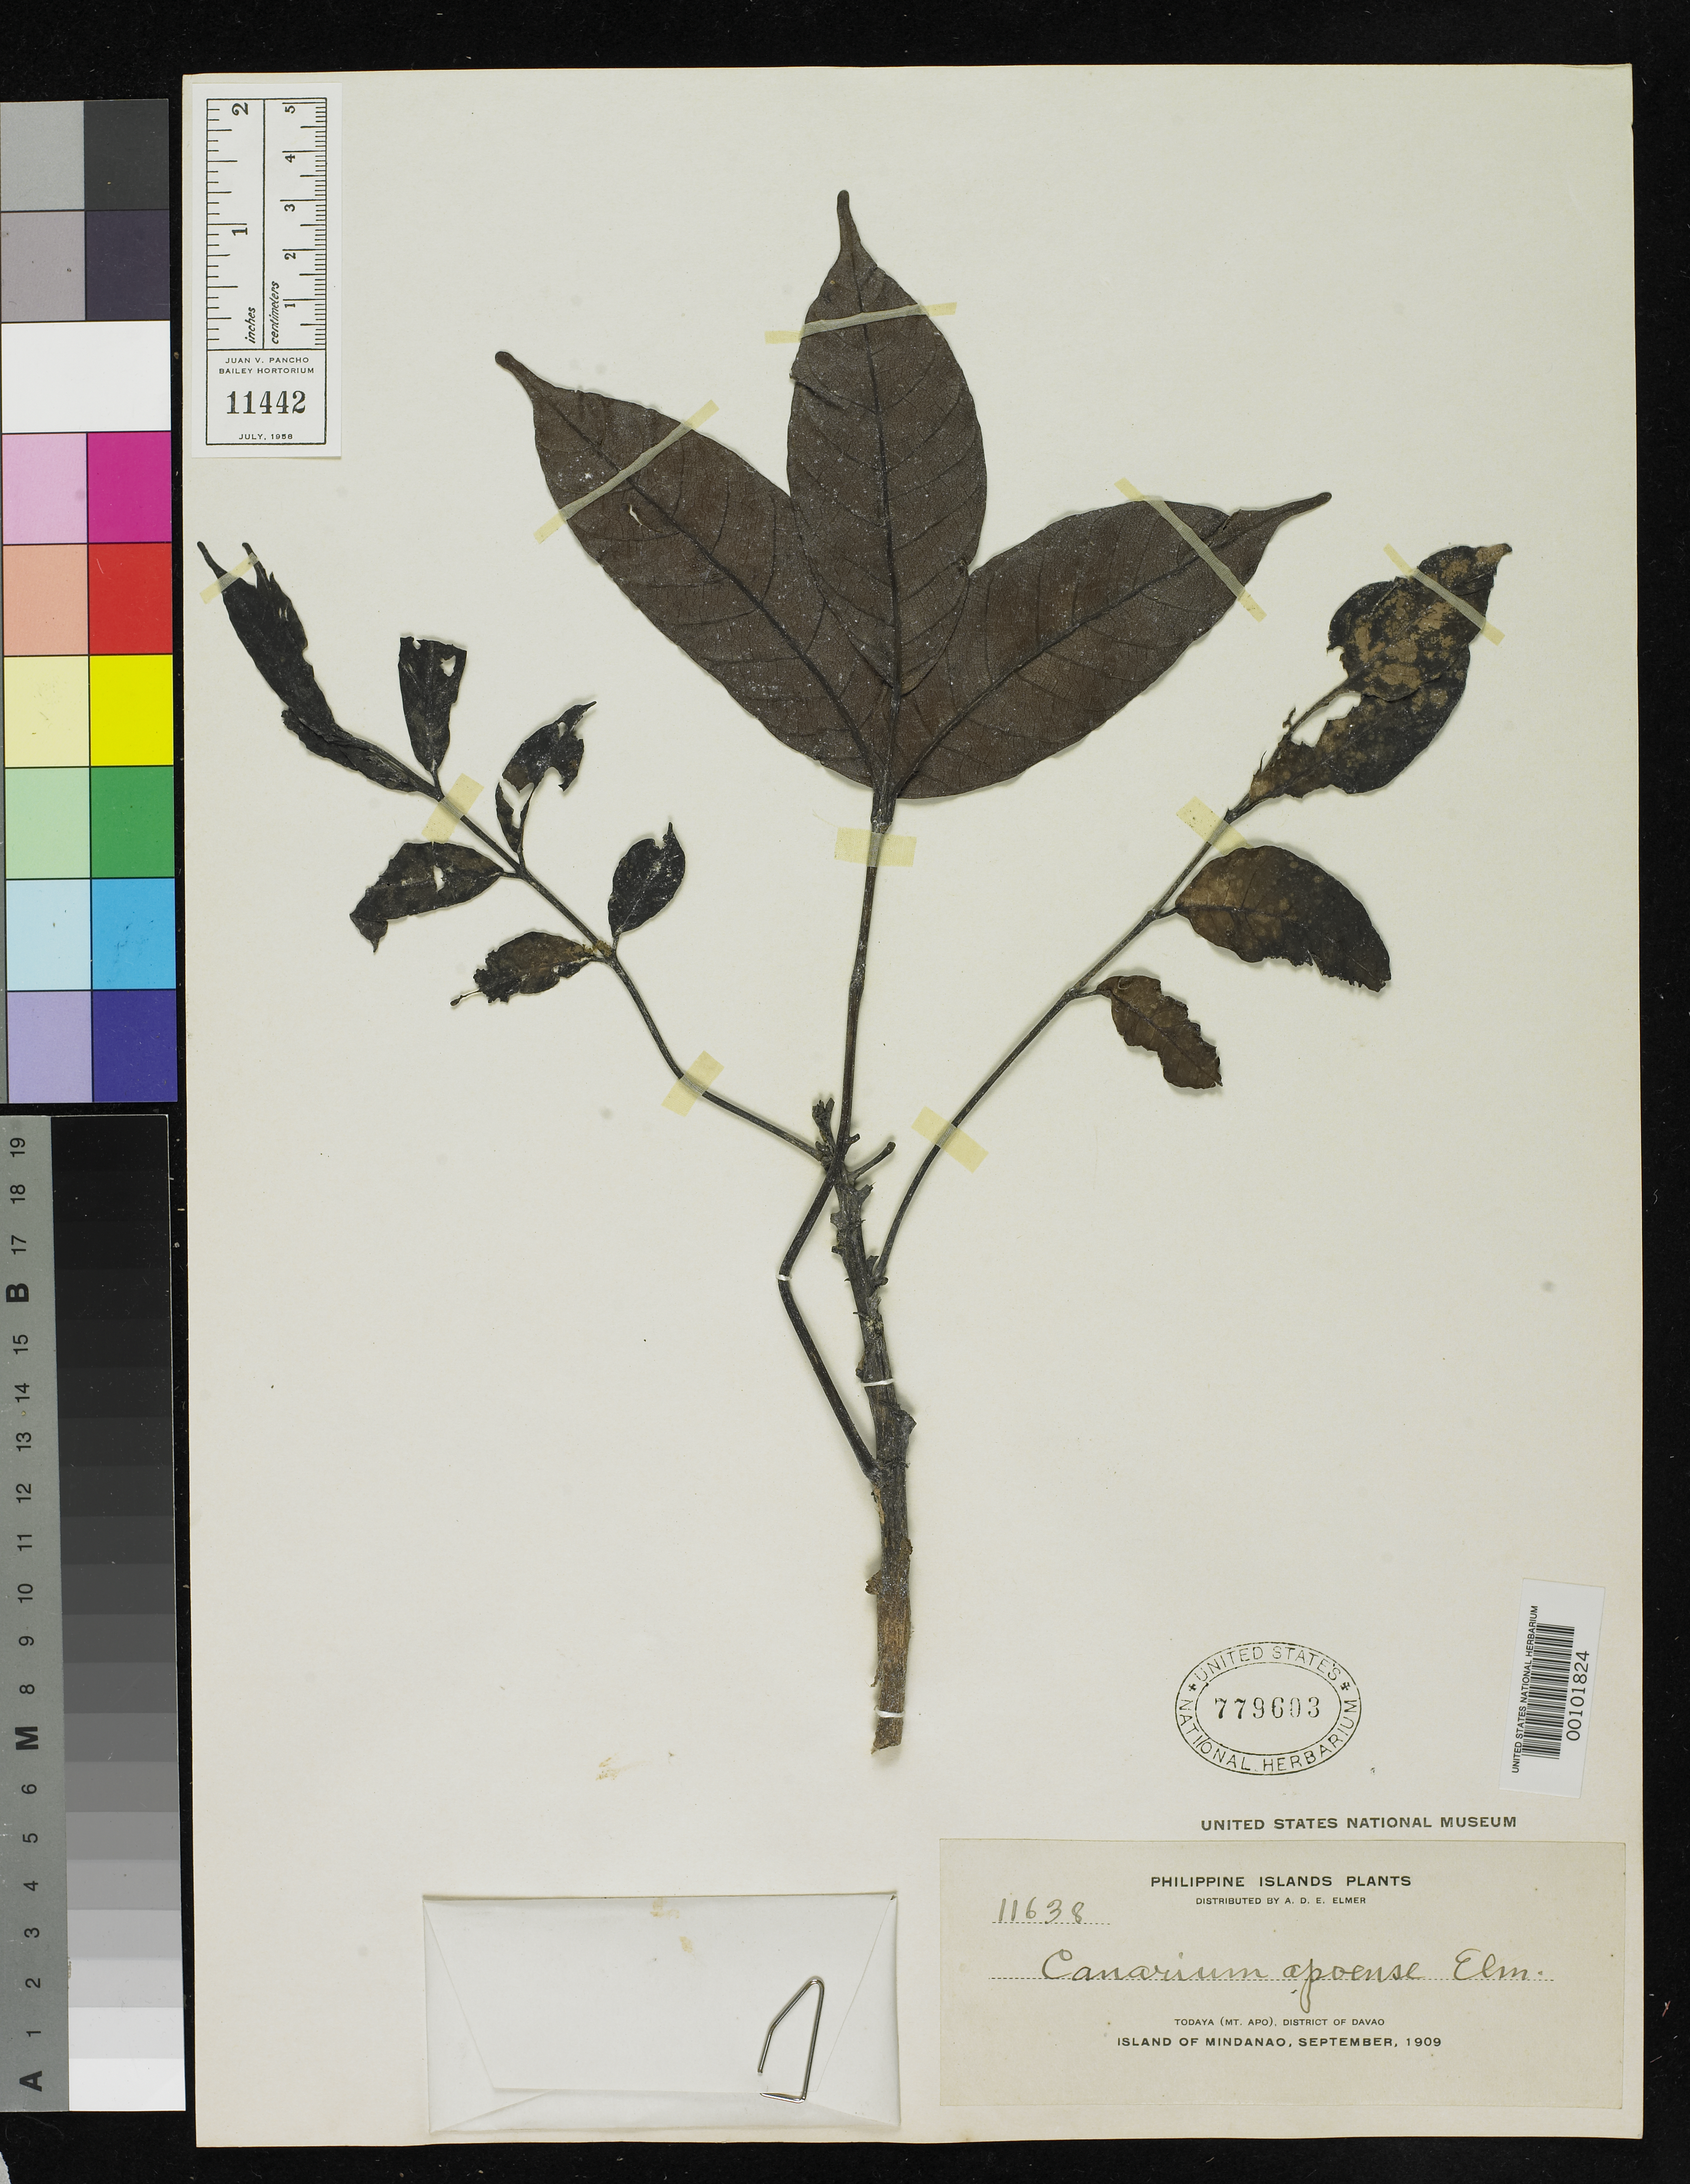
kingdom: Plantae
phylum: Tracheophyta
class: Magnoliopsida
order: Sapindales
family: Burseraceae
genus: Canarium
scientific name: Canarium apoense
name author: Elmer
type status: Isotype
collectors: A. D. E. Elmer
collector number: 11638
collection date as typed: Sep 1909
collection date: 1909-09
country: Philippines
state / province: Davao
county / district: Davao del Sur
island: Mindanao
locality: Todaya, Mt. Apo.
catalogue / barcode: US 779603